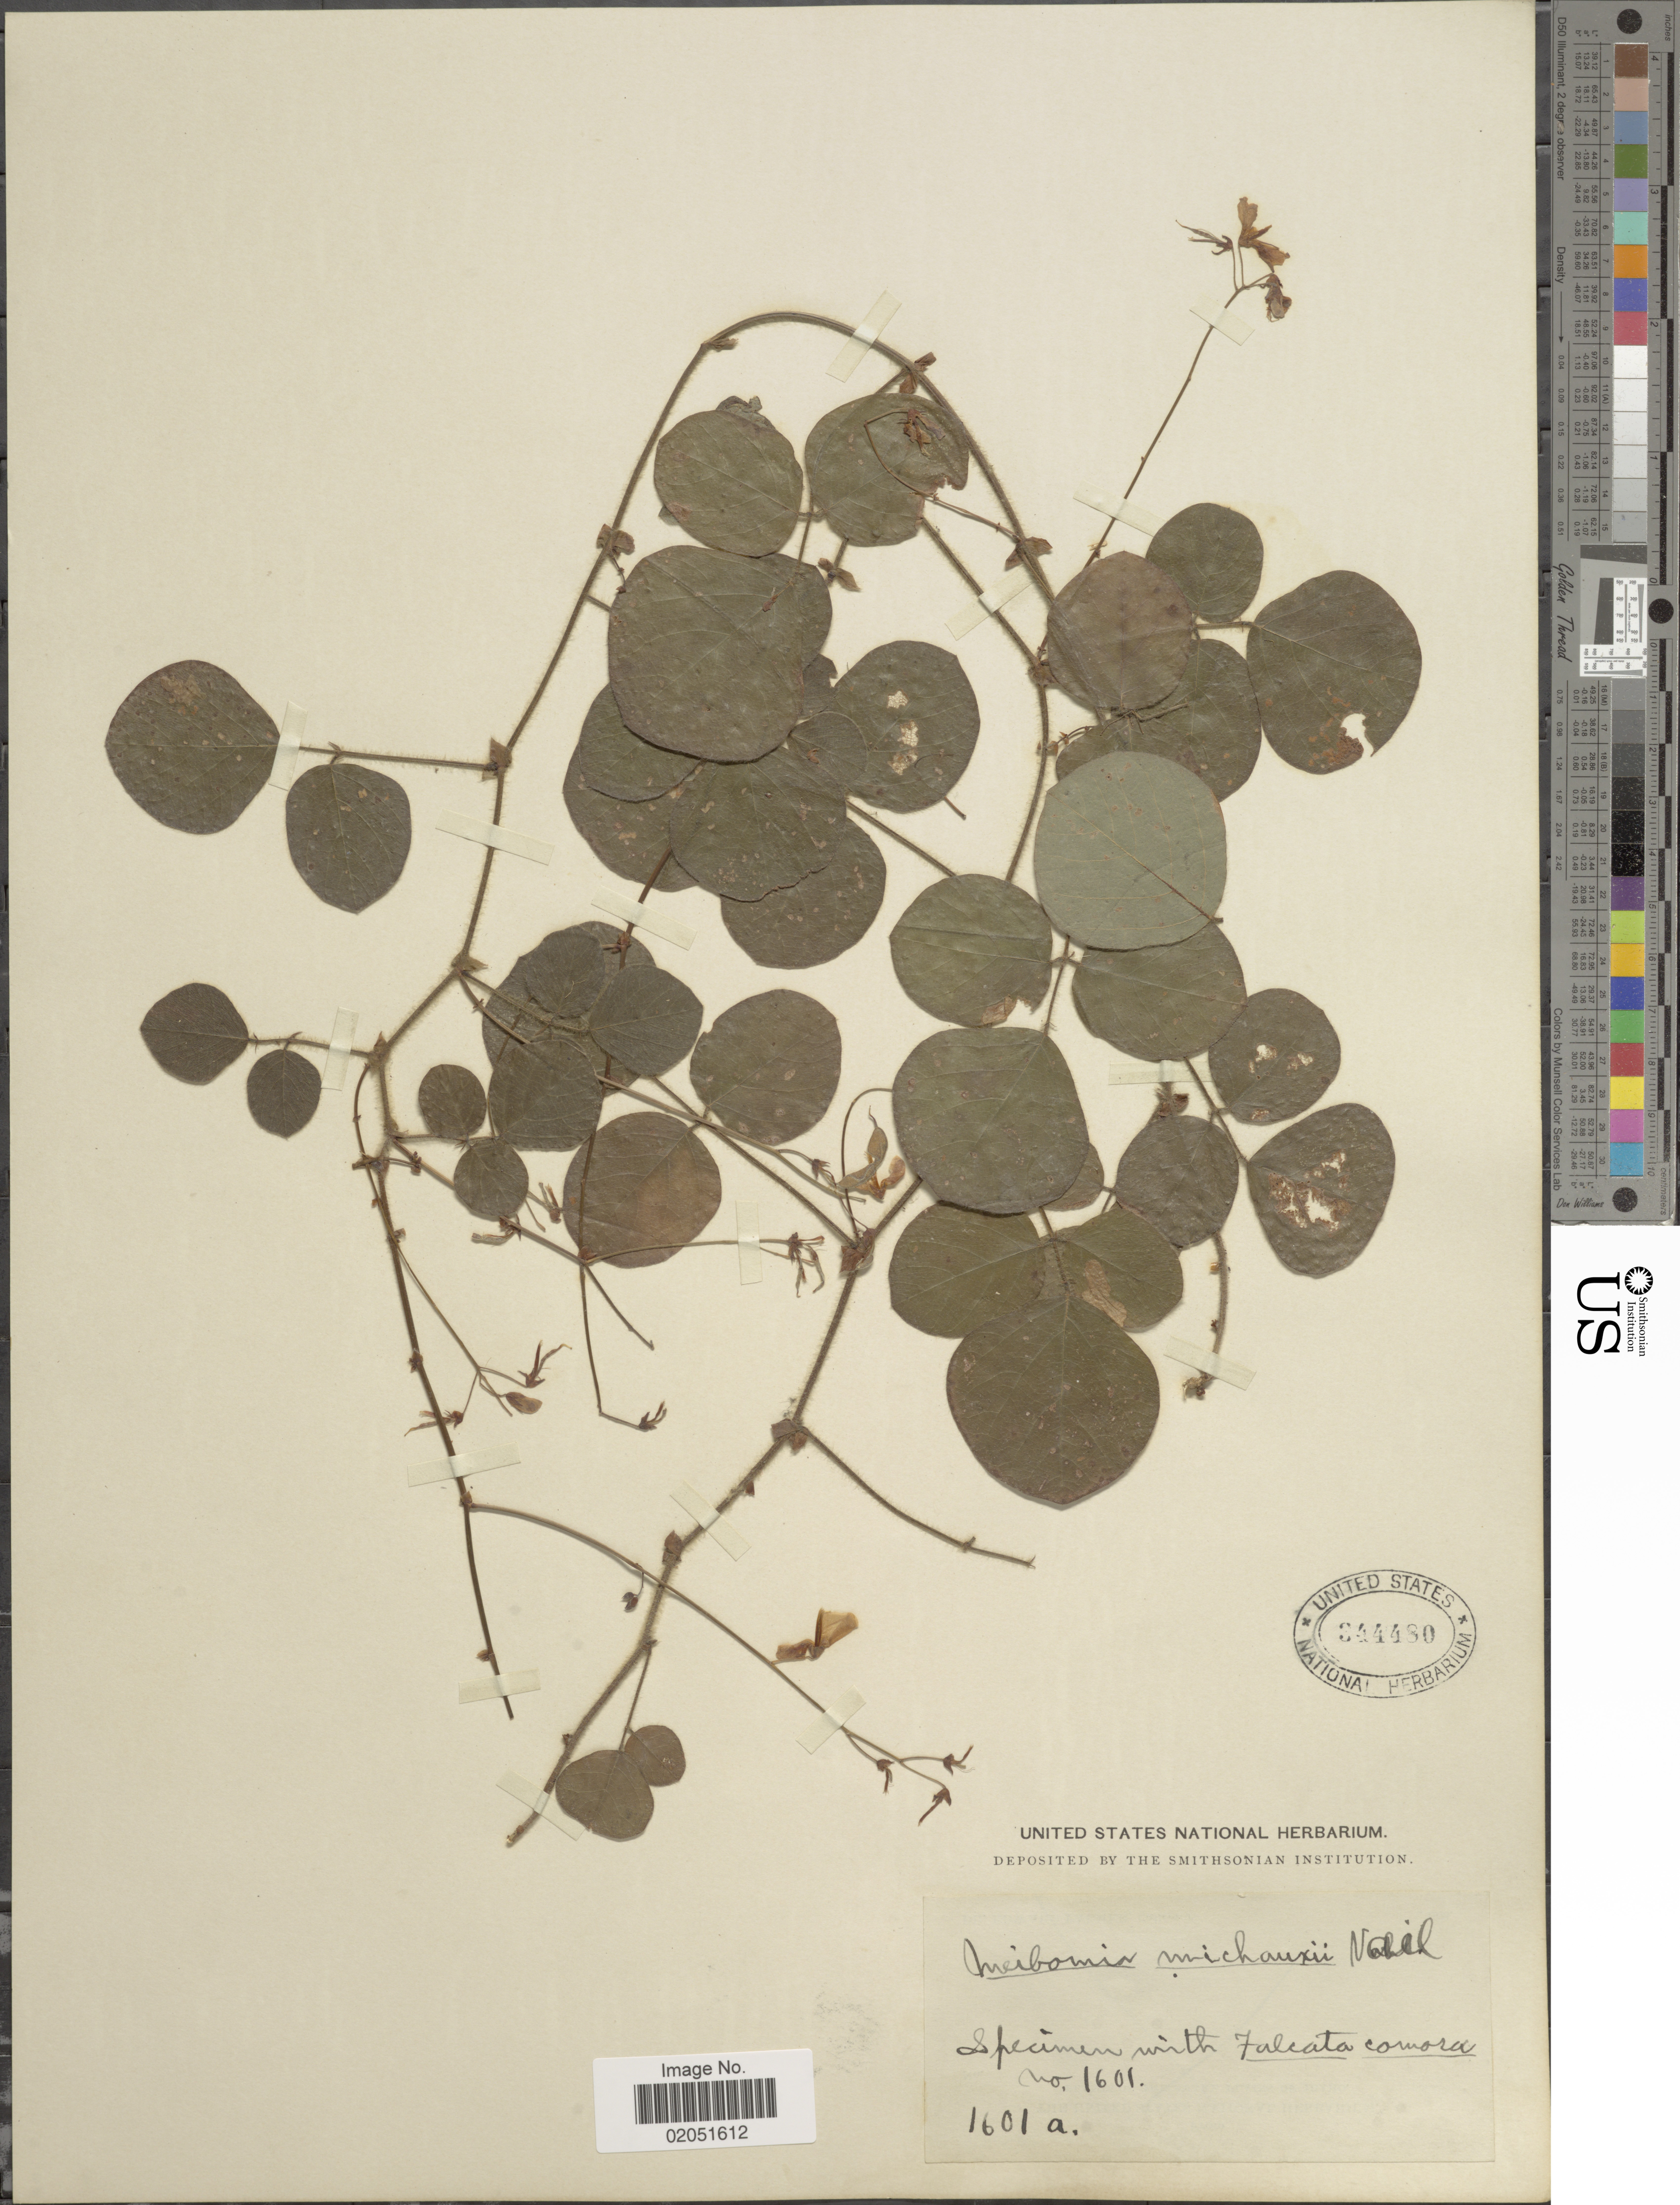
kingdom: Plantae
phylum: Tracheophyta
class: Magnoliopsida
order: Fabales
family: Fabaceae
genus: Desmodium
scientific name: Desmodium rotundifolium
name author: DC.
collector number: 1601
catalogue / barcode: US 344480